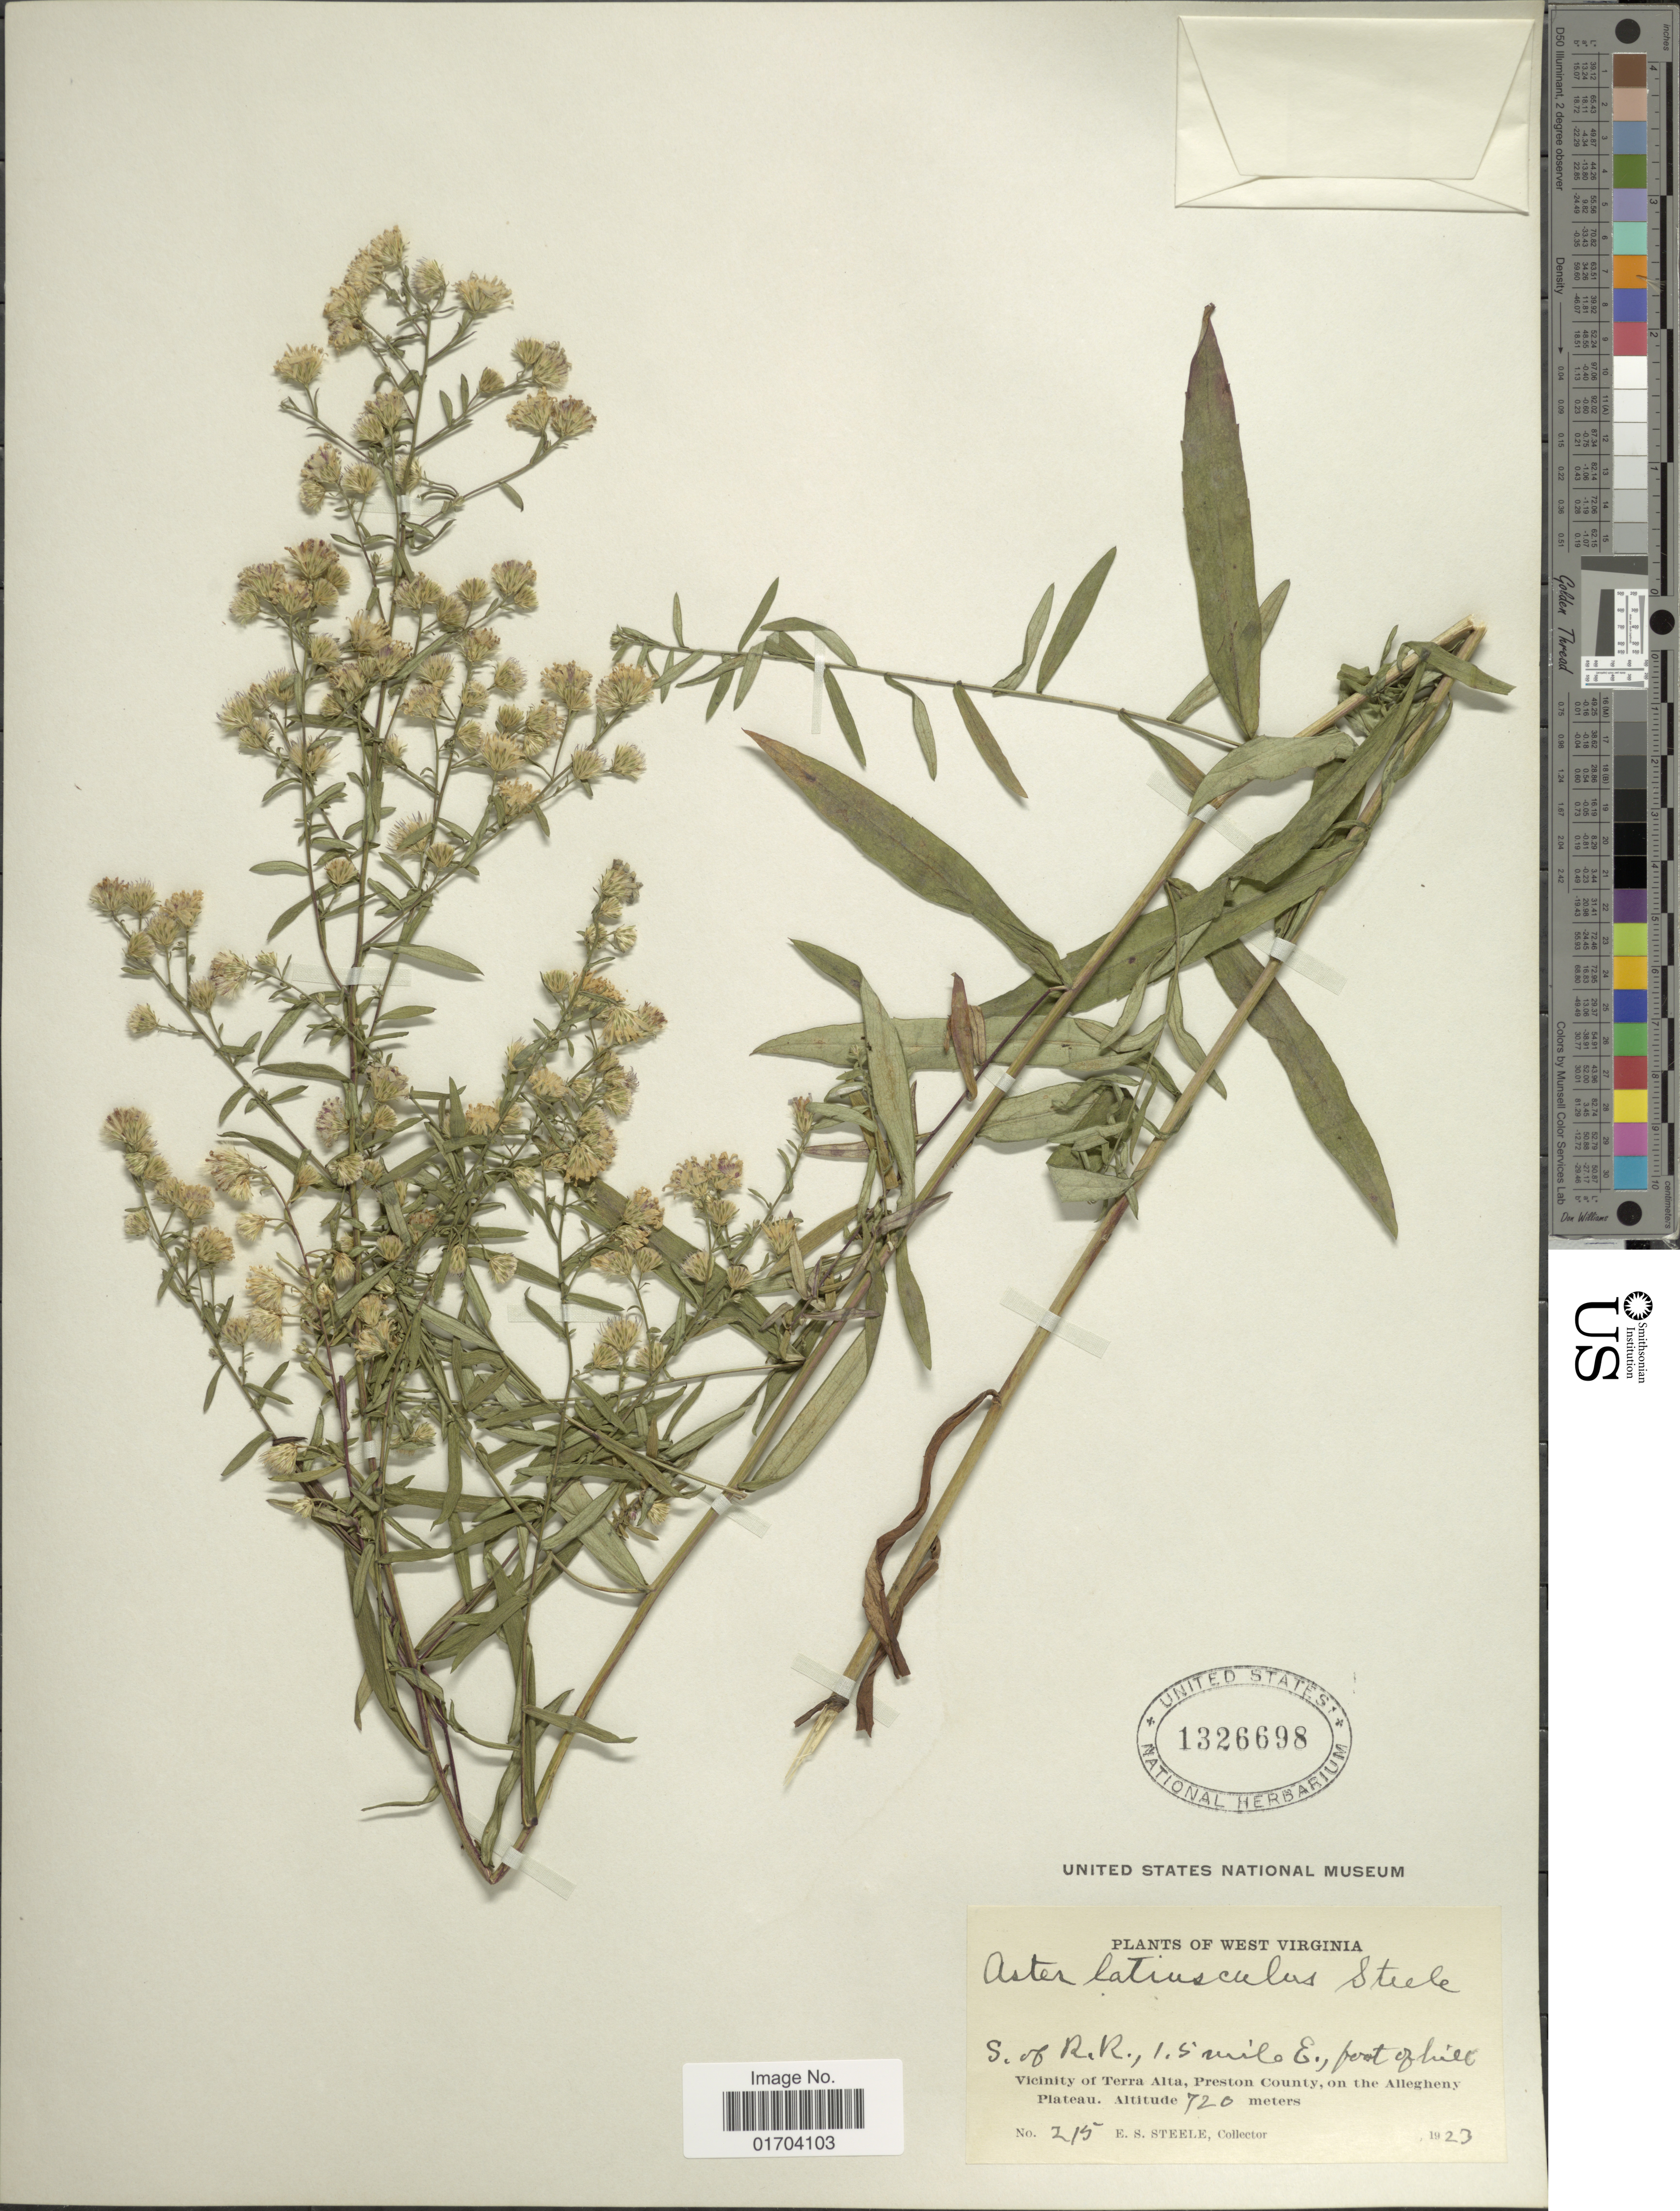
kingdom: Plantae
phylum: Tracheophyta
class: Magnoliopsida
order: Asterales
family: Asteraceae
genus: Aster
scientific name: Aster latiusculus E.S. Steele sp. nov. ined.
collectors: E. Steele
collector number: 215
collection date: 1923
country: United States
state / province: West Virginia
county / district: Preston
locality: S. of R. R., 1.5 mile east, Vicinity of Terra Alta, Preston County, on the Allegheny Plateau.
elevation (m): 720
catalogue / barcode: US 1326698